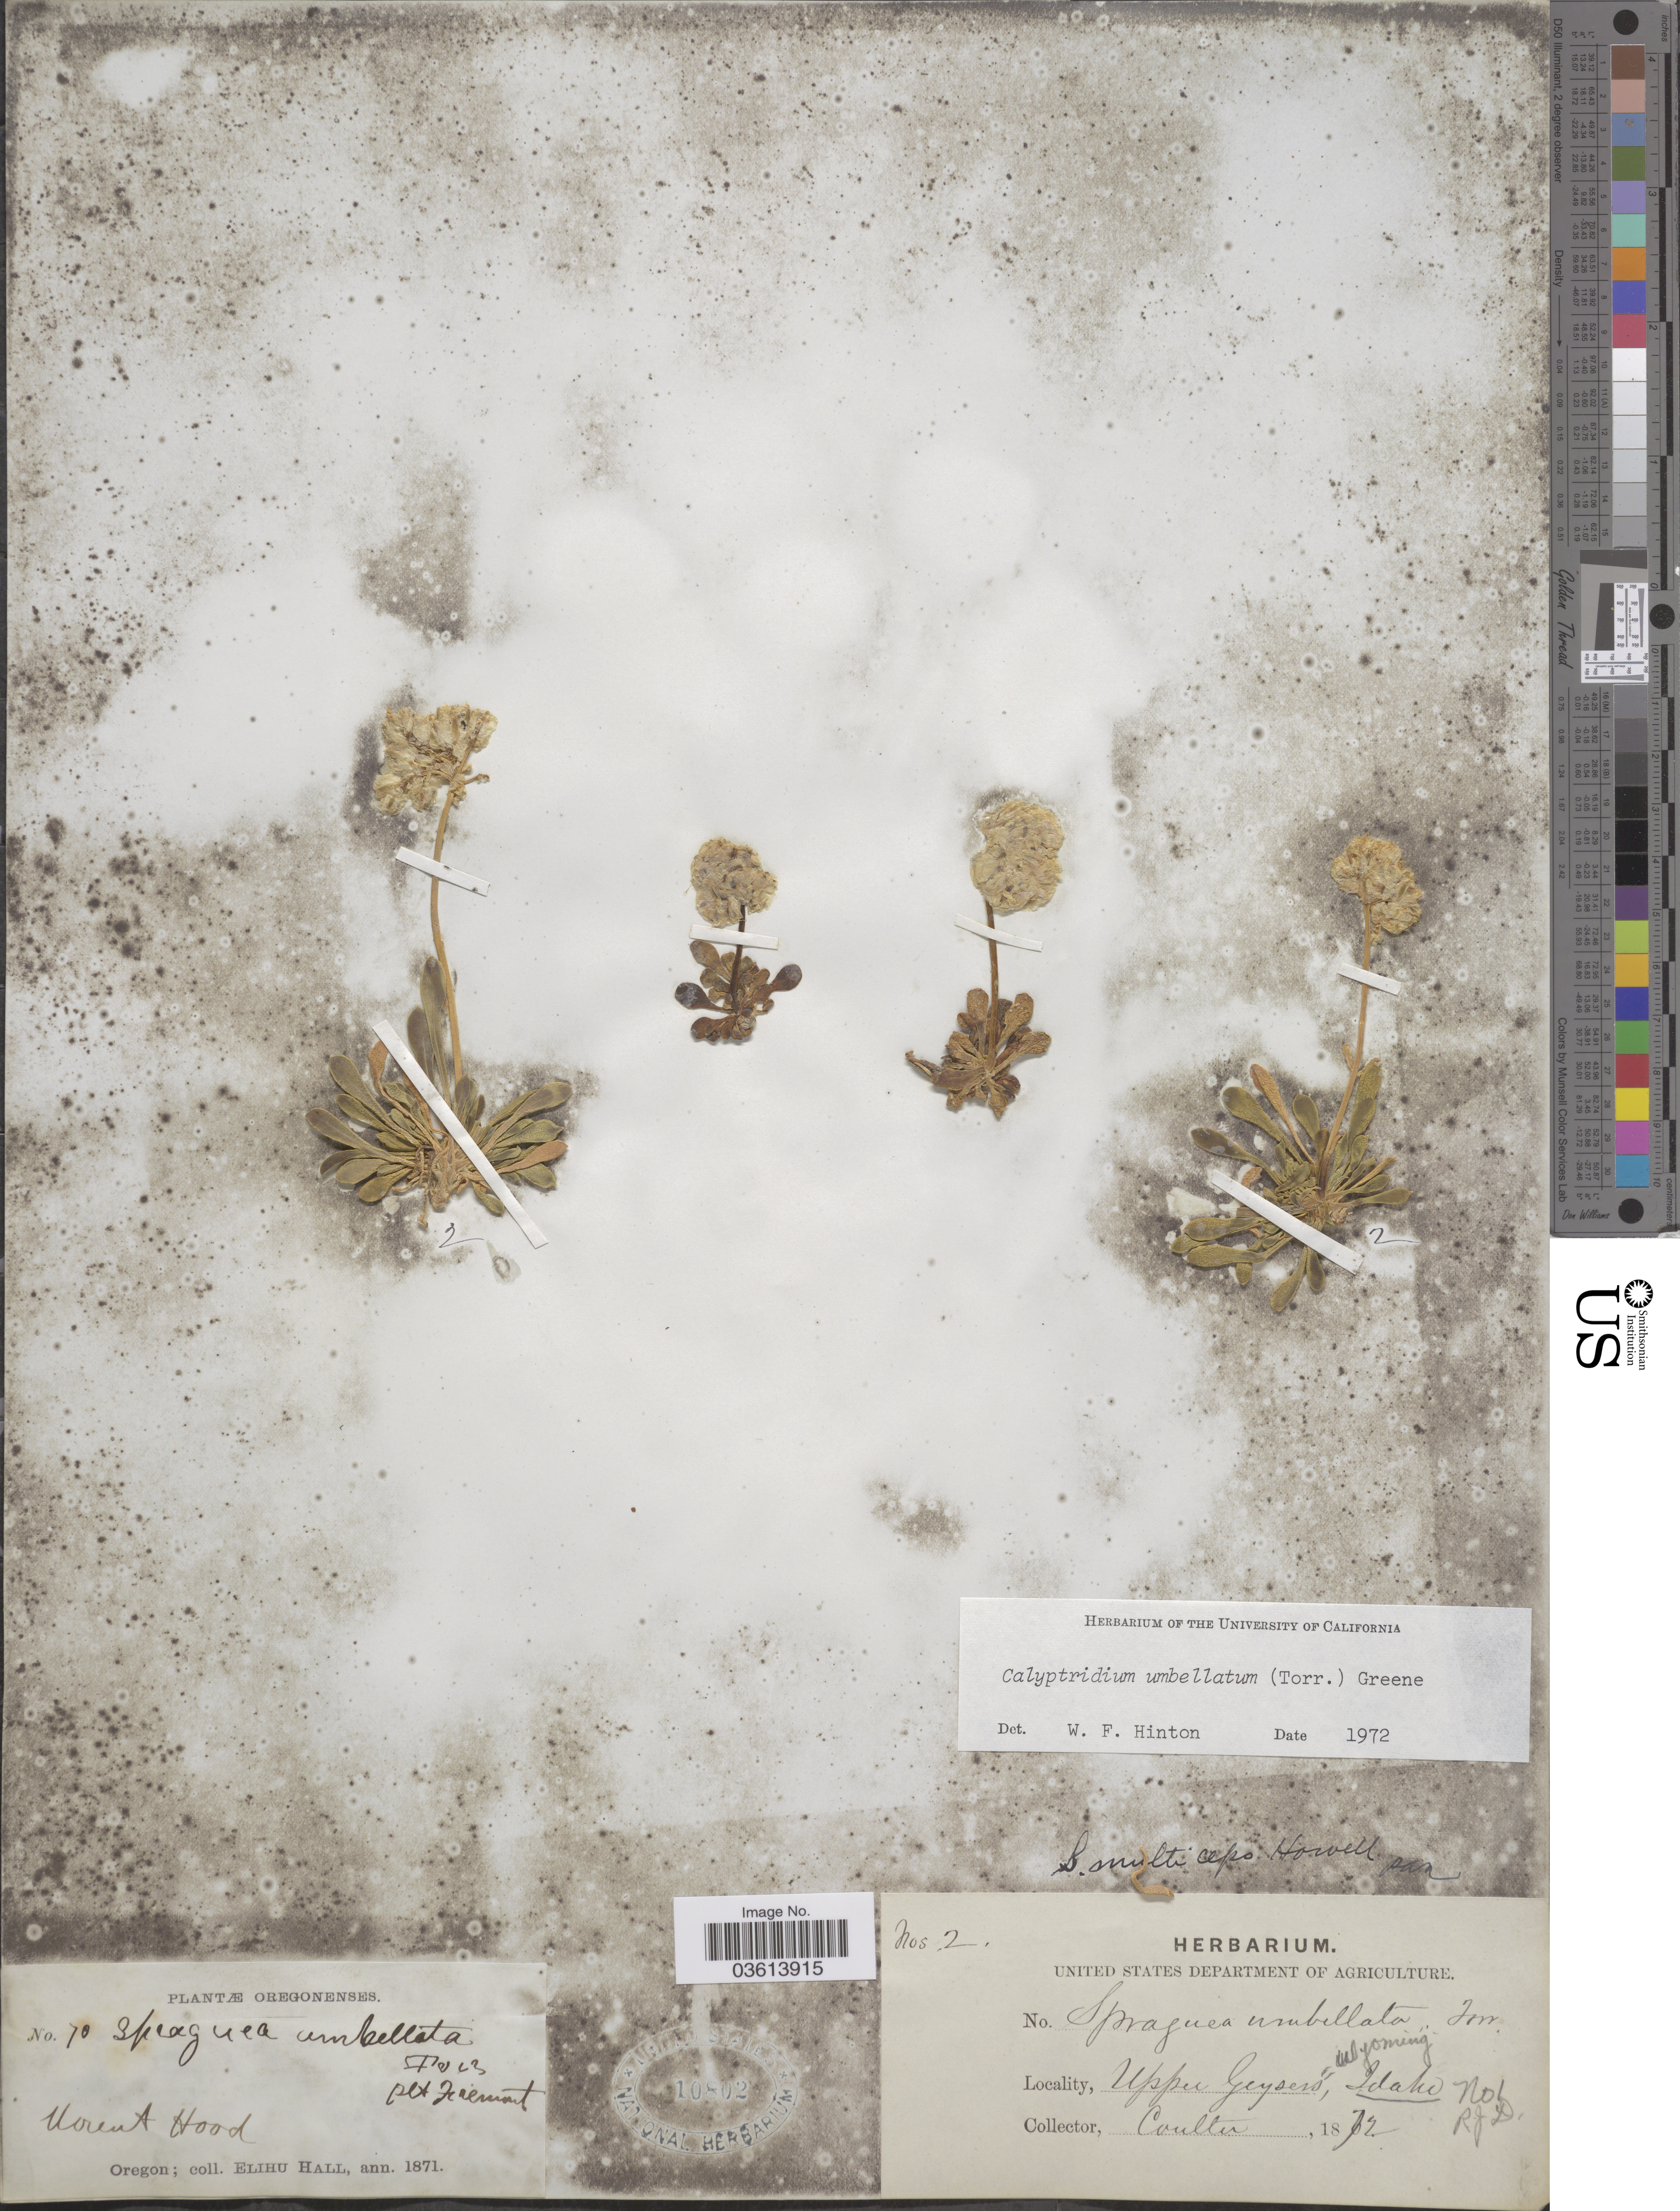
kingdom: Plantae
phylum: Tracheophyta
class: Magnoliopsida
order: Caryophyllales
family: Montiaceae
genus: Calyptridium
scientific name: Calyptridium umbellatum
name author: (Torr.) Greene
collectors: E. Hall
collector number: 70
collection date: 1871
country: United States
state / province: Oregon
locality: Mount Hood.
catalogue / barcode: US 10802